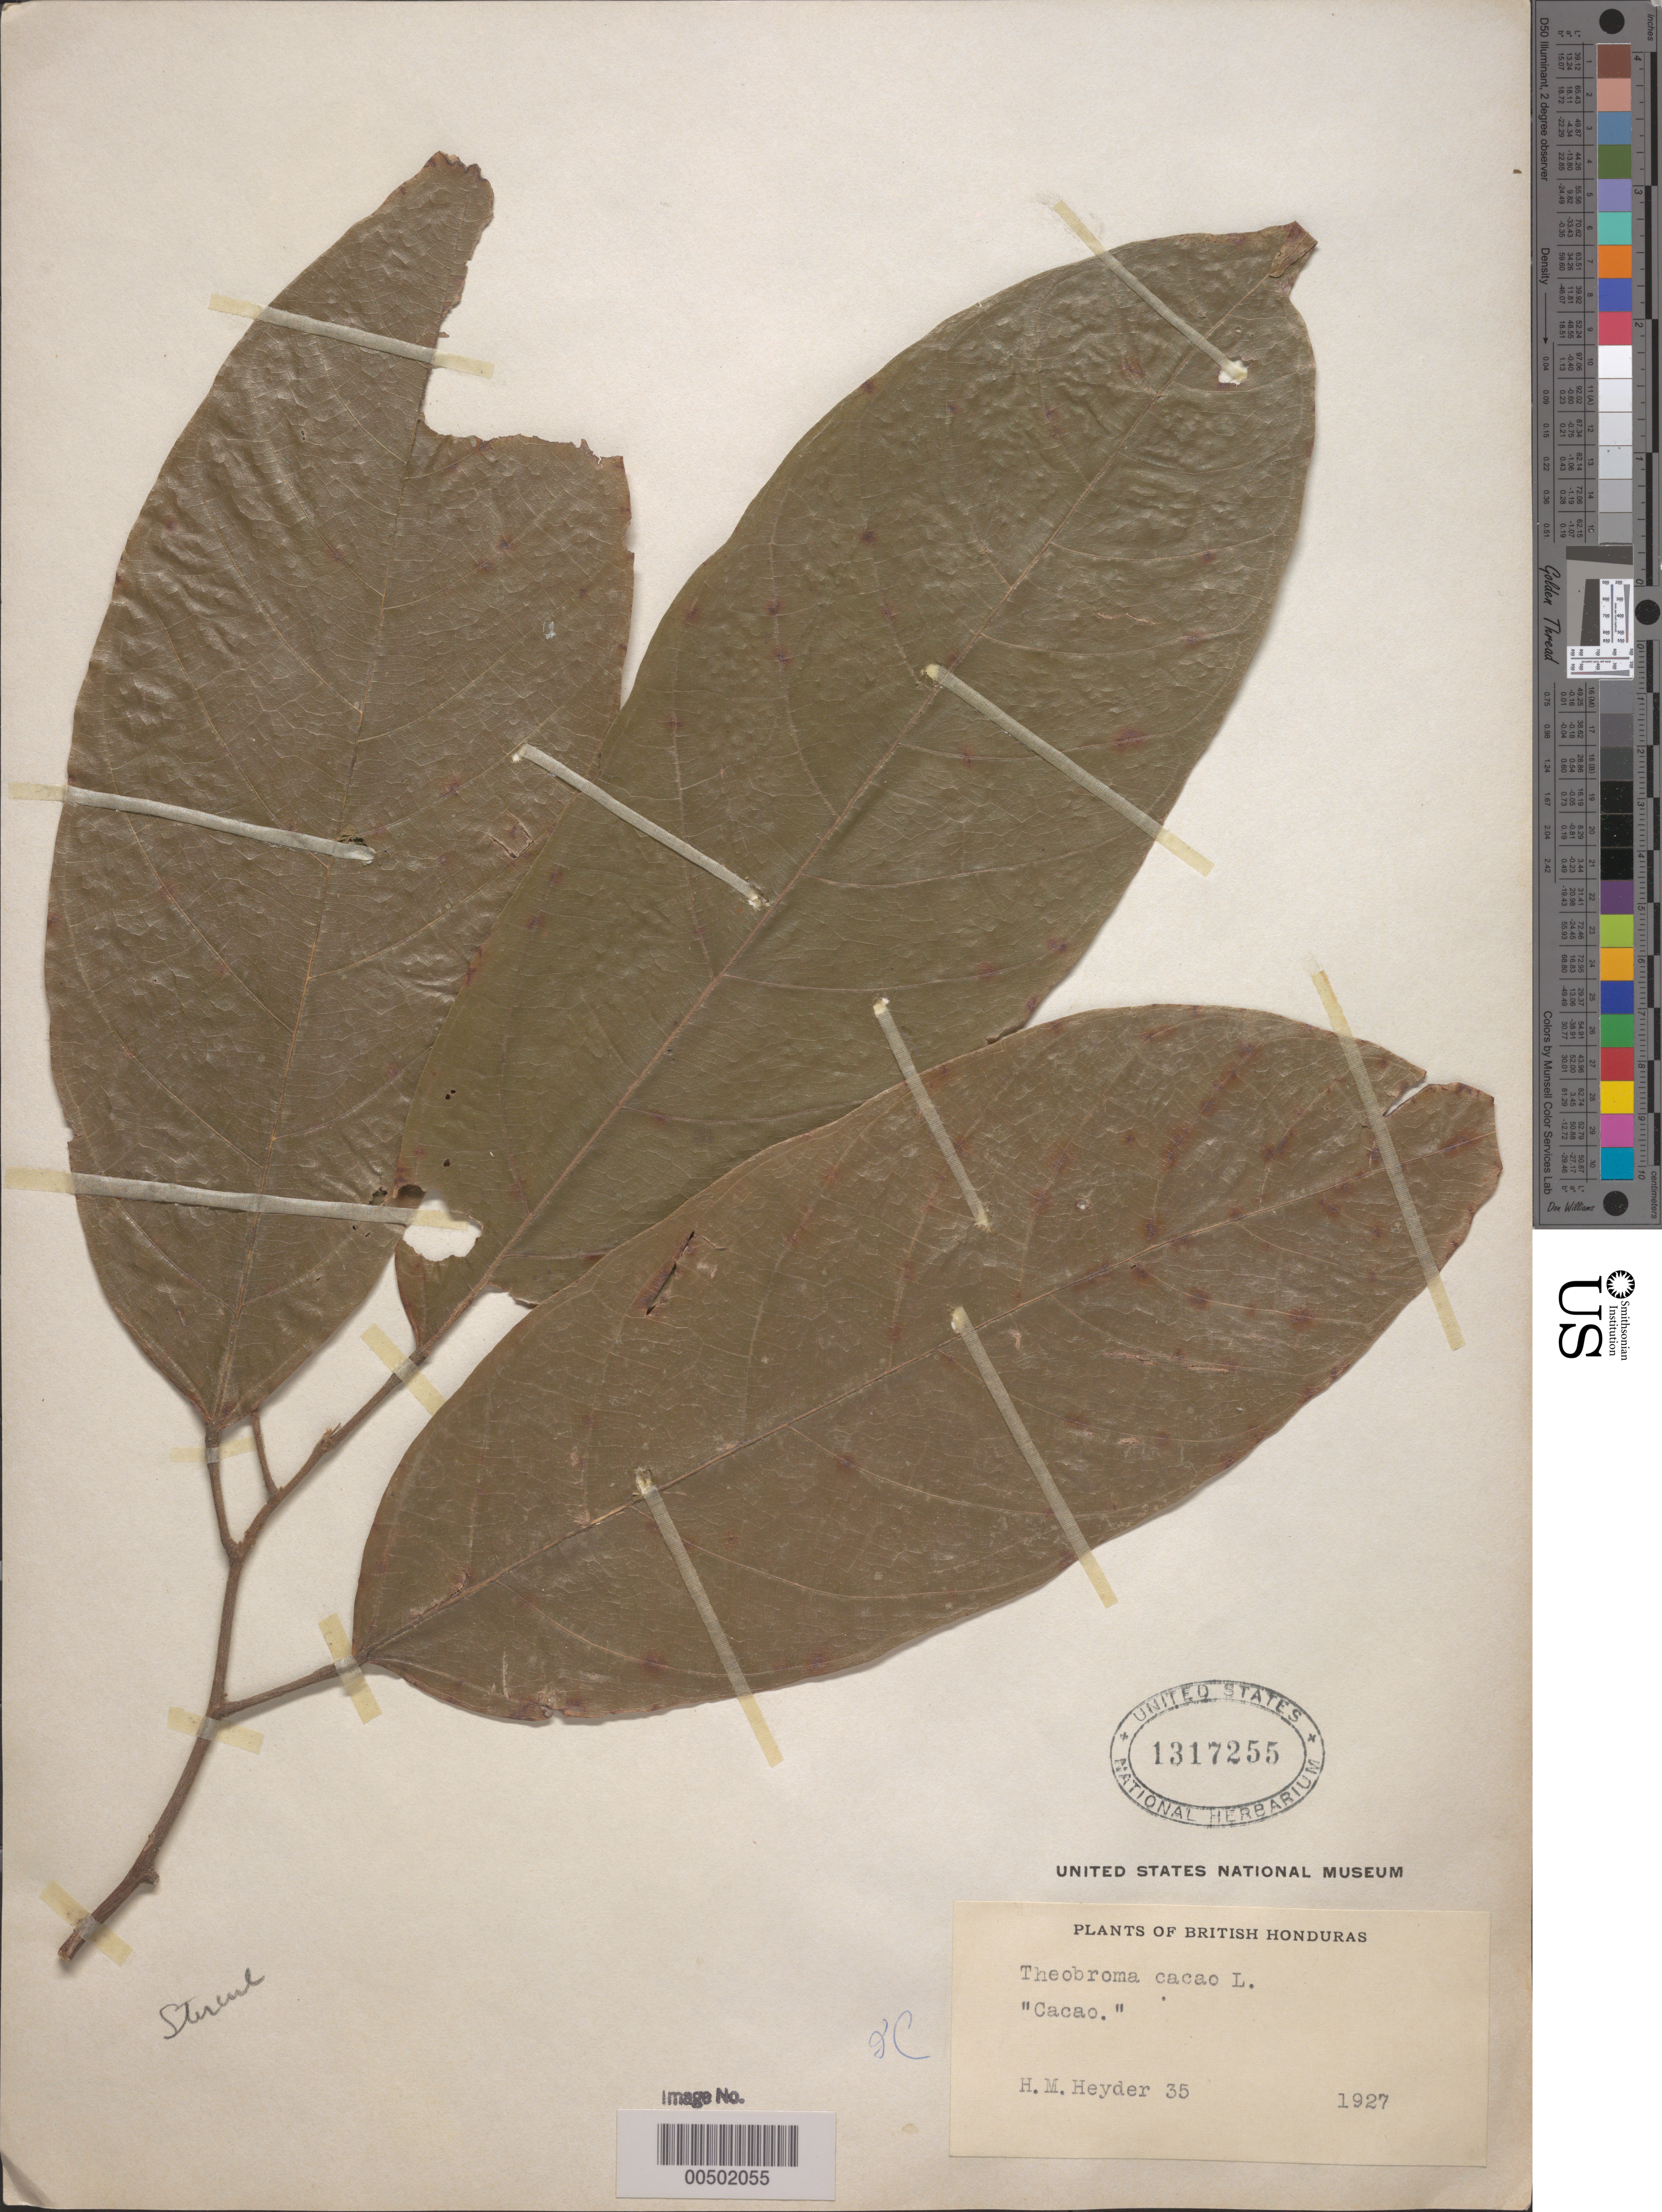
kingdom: Plantae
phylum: Tracheophyta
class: Magnoliopsida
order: Malvales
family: Malvaceae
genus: Theobroma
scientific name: Theobroma cacao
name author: L.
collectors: H. Heyder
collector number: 35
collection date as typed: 1927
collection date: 1927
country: Belize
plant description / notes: Common name: cacao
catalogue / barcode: US 1317255